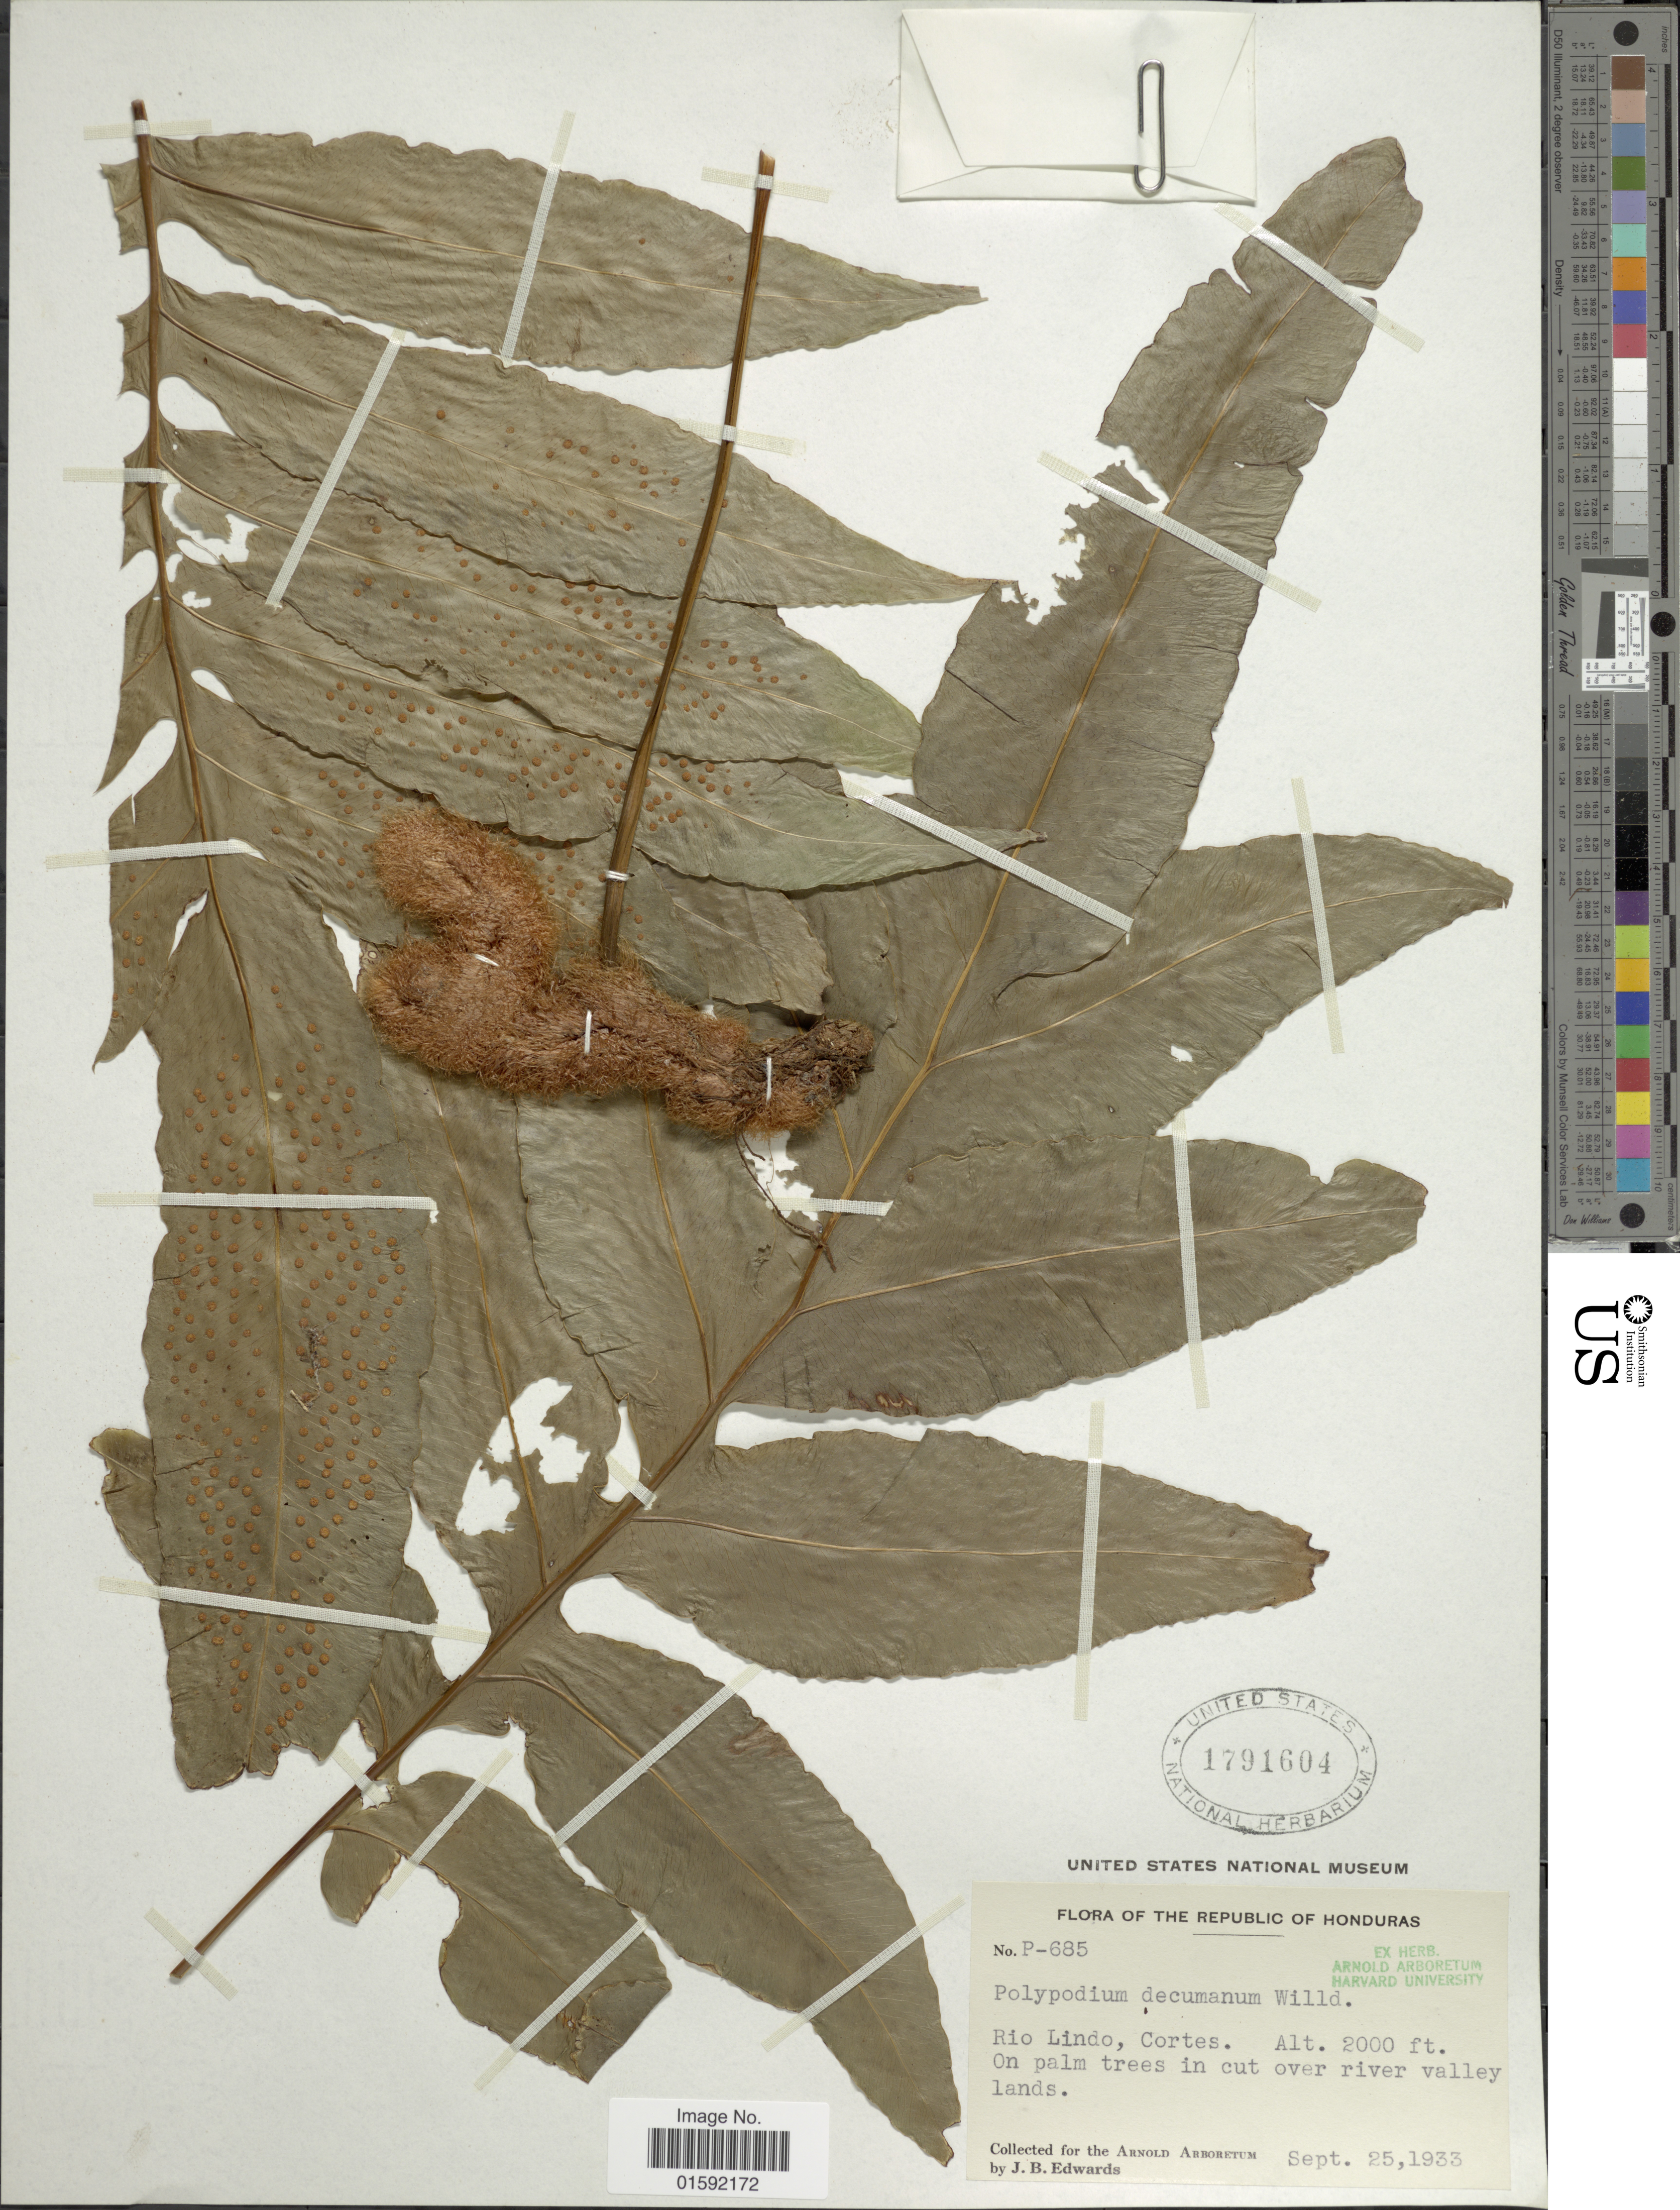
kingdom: Plantae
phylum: Tracheophyta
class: Polypodiopsida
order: Polypodiales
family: Polypodiaceae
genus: Phlebodium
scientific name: Phlebodium decumanum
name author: (Willd.) J. Sm.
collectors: J. B. Edwards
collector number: P-685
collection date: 1933-09-25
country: Honduras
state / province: Cortés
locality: Rio Lindo, over river valley lands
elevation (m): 610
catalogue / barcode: US 1791604